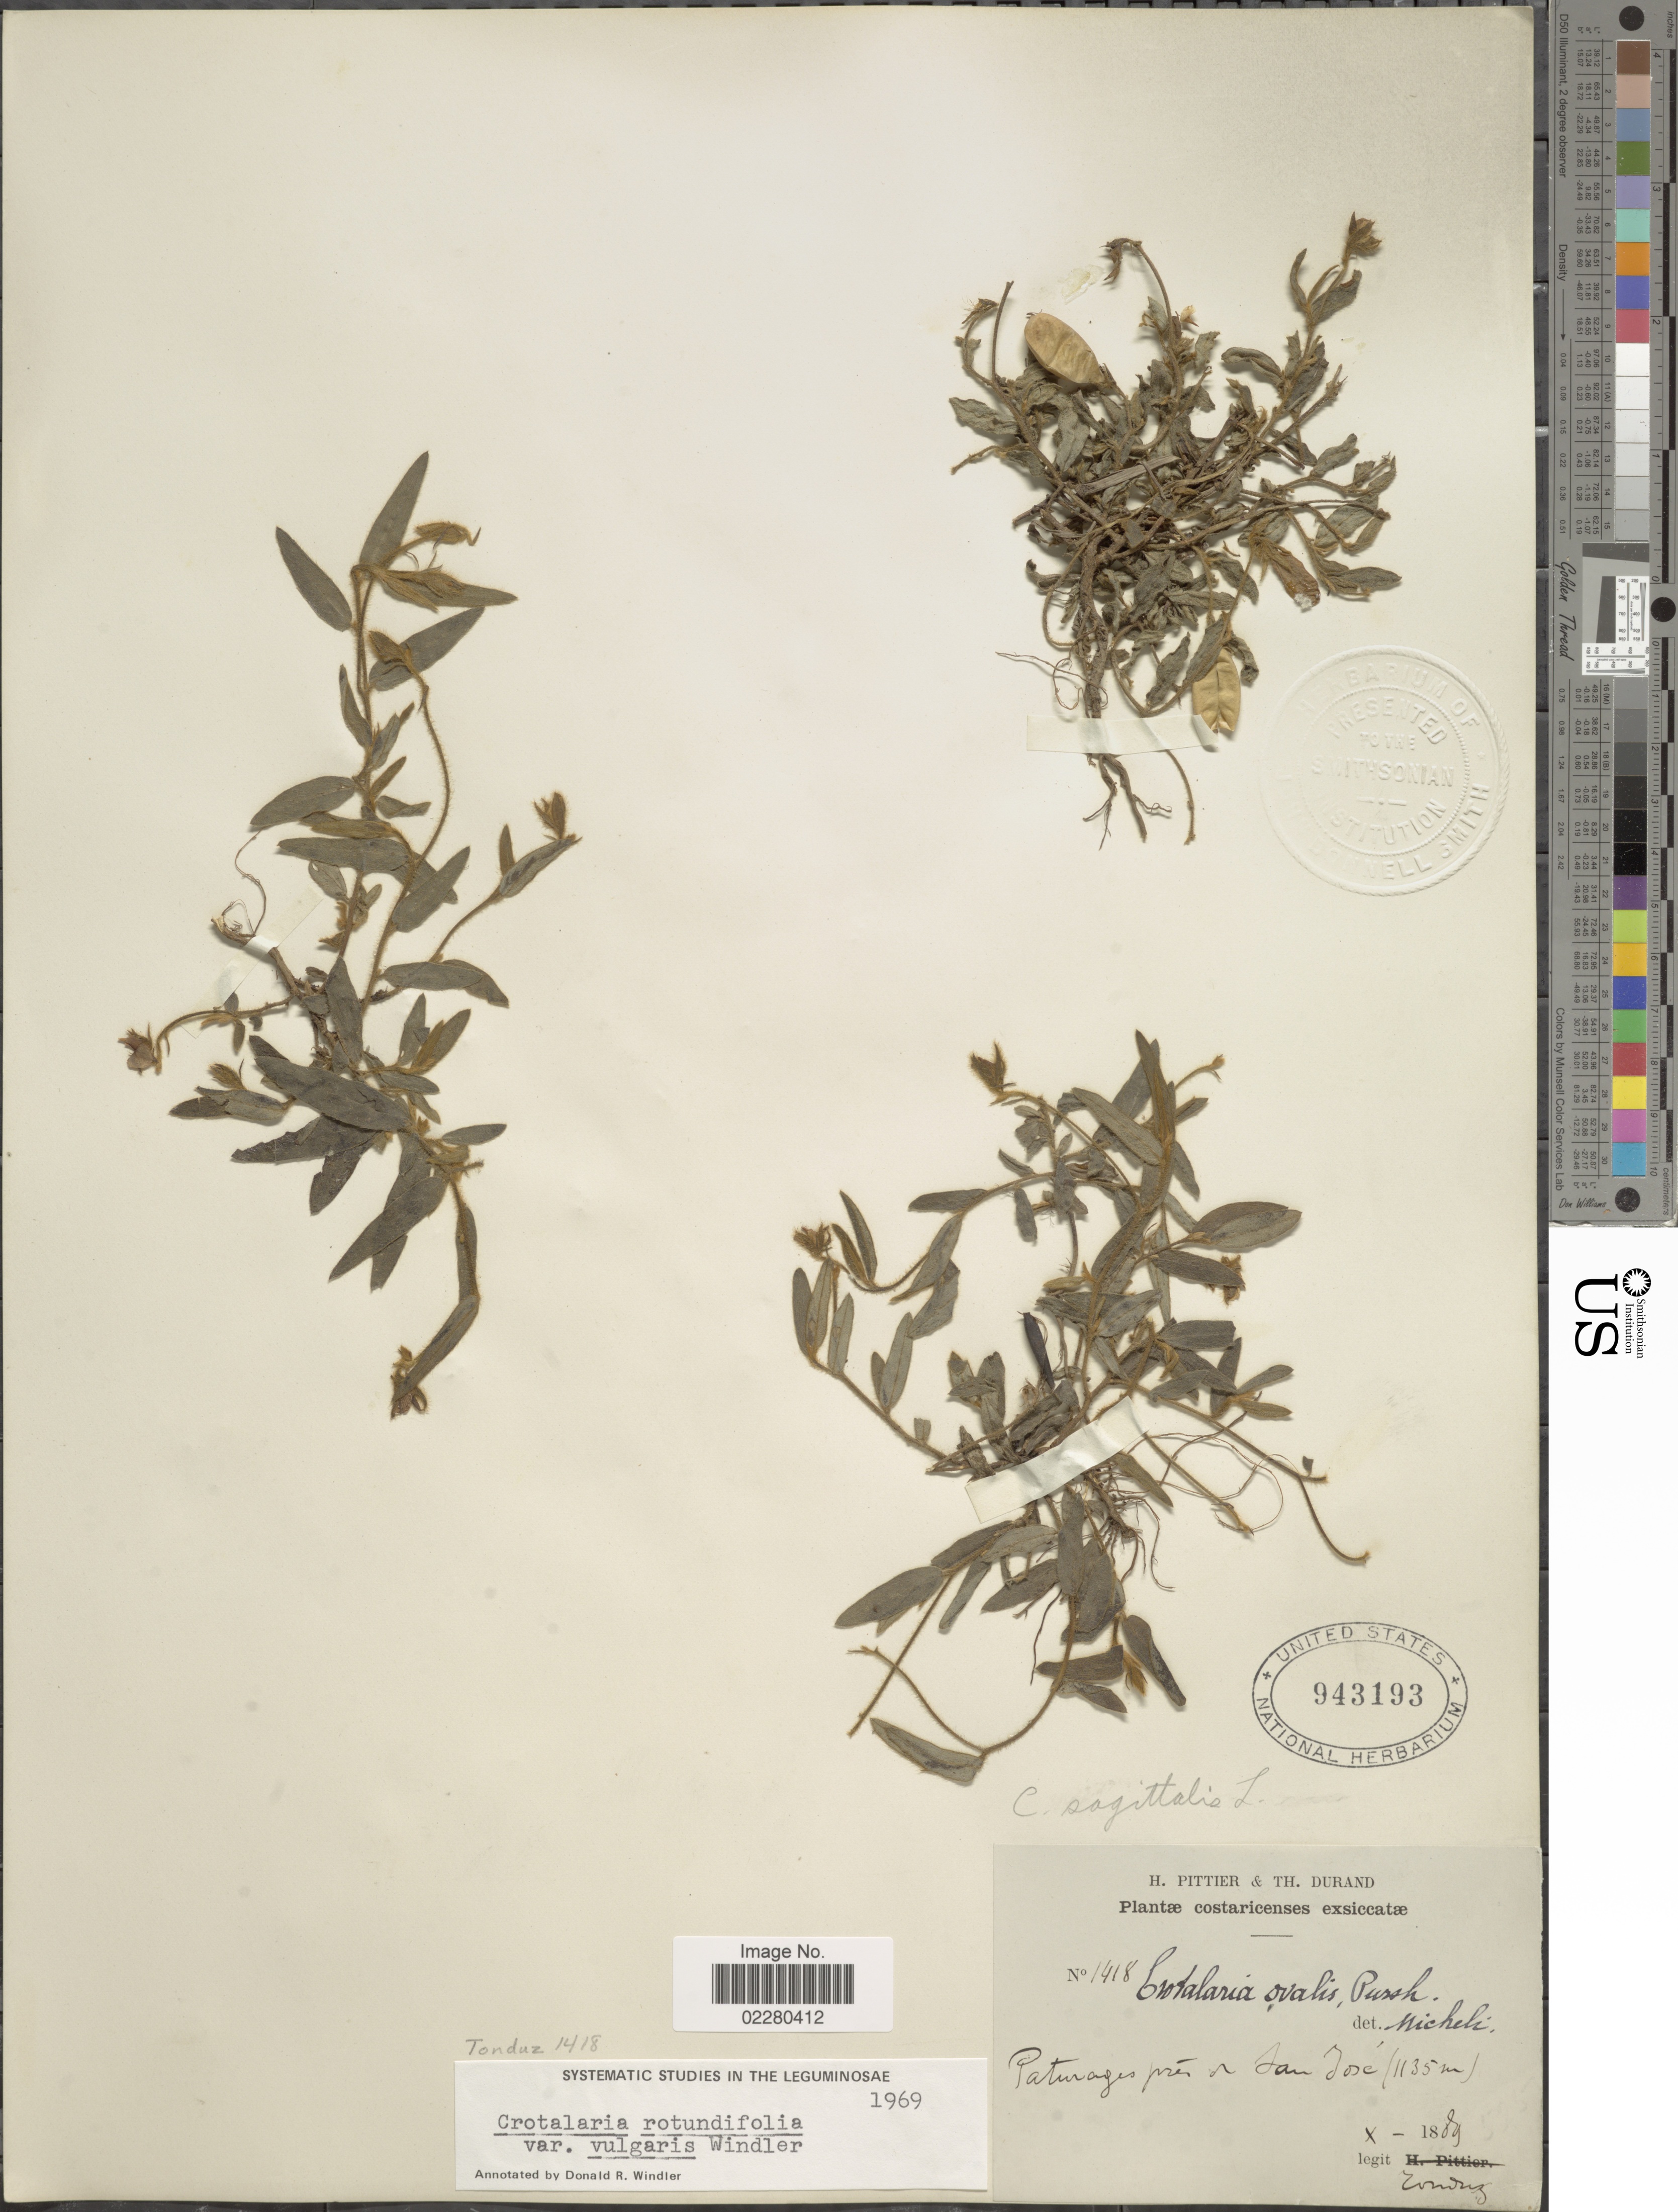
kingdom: Plantae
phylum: Tracheophyta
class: Magnoliopsida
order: Fabales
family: Fabaceae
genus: Crotalaria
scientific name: Crotalaria rotundifolia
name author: Walter ex J.F. Gmel.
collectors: A. Tonduz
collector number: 1418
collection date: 1889-10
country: Costa Rica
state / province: San José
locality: Paturages prés de San José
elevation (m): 1135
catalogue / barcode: US 943193